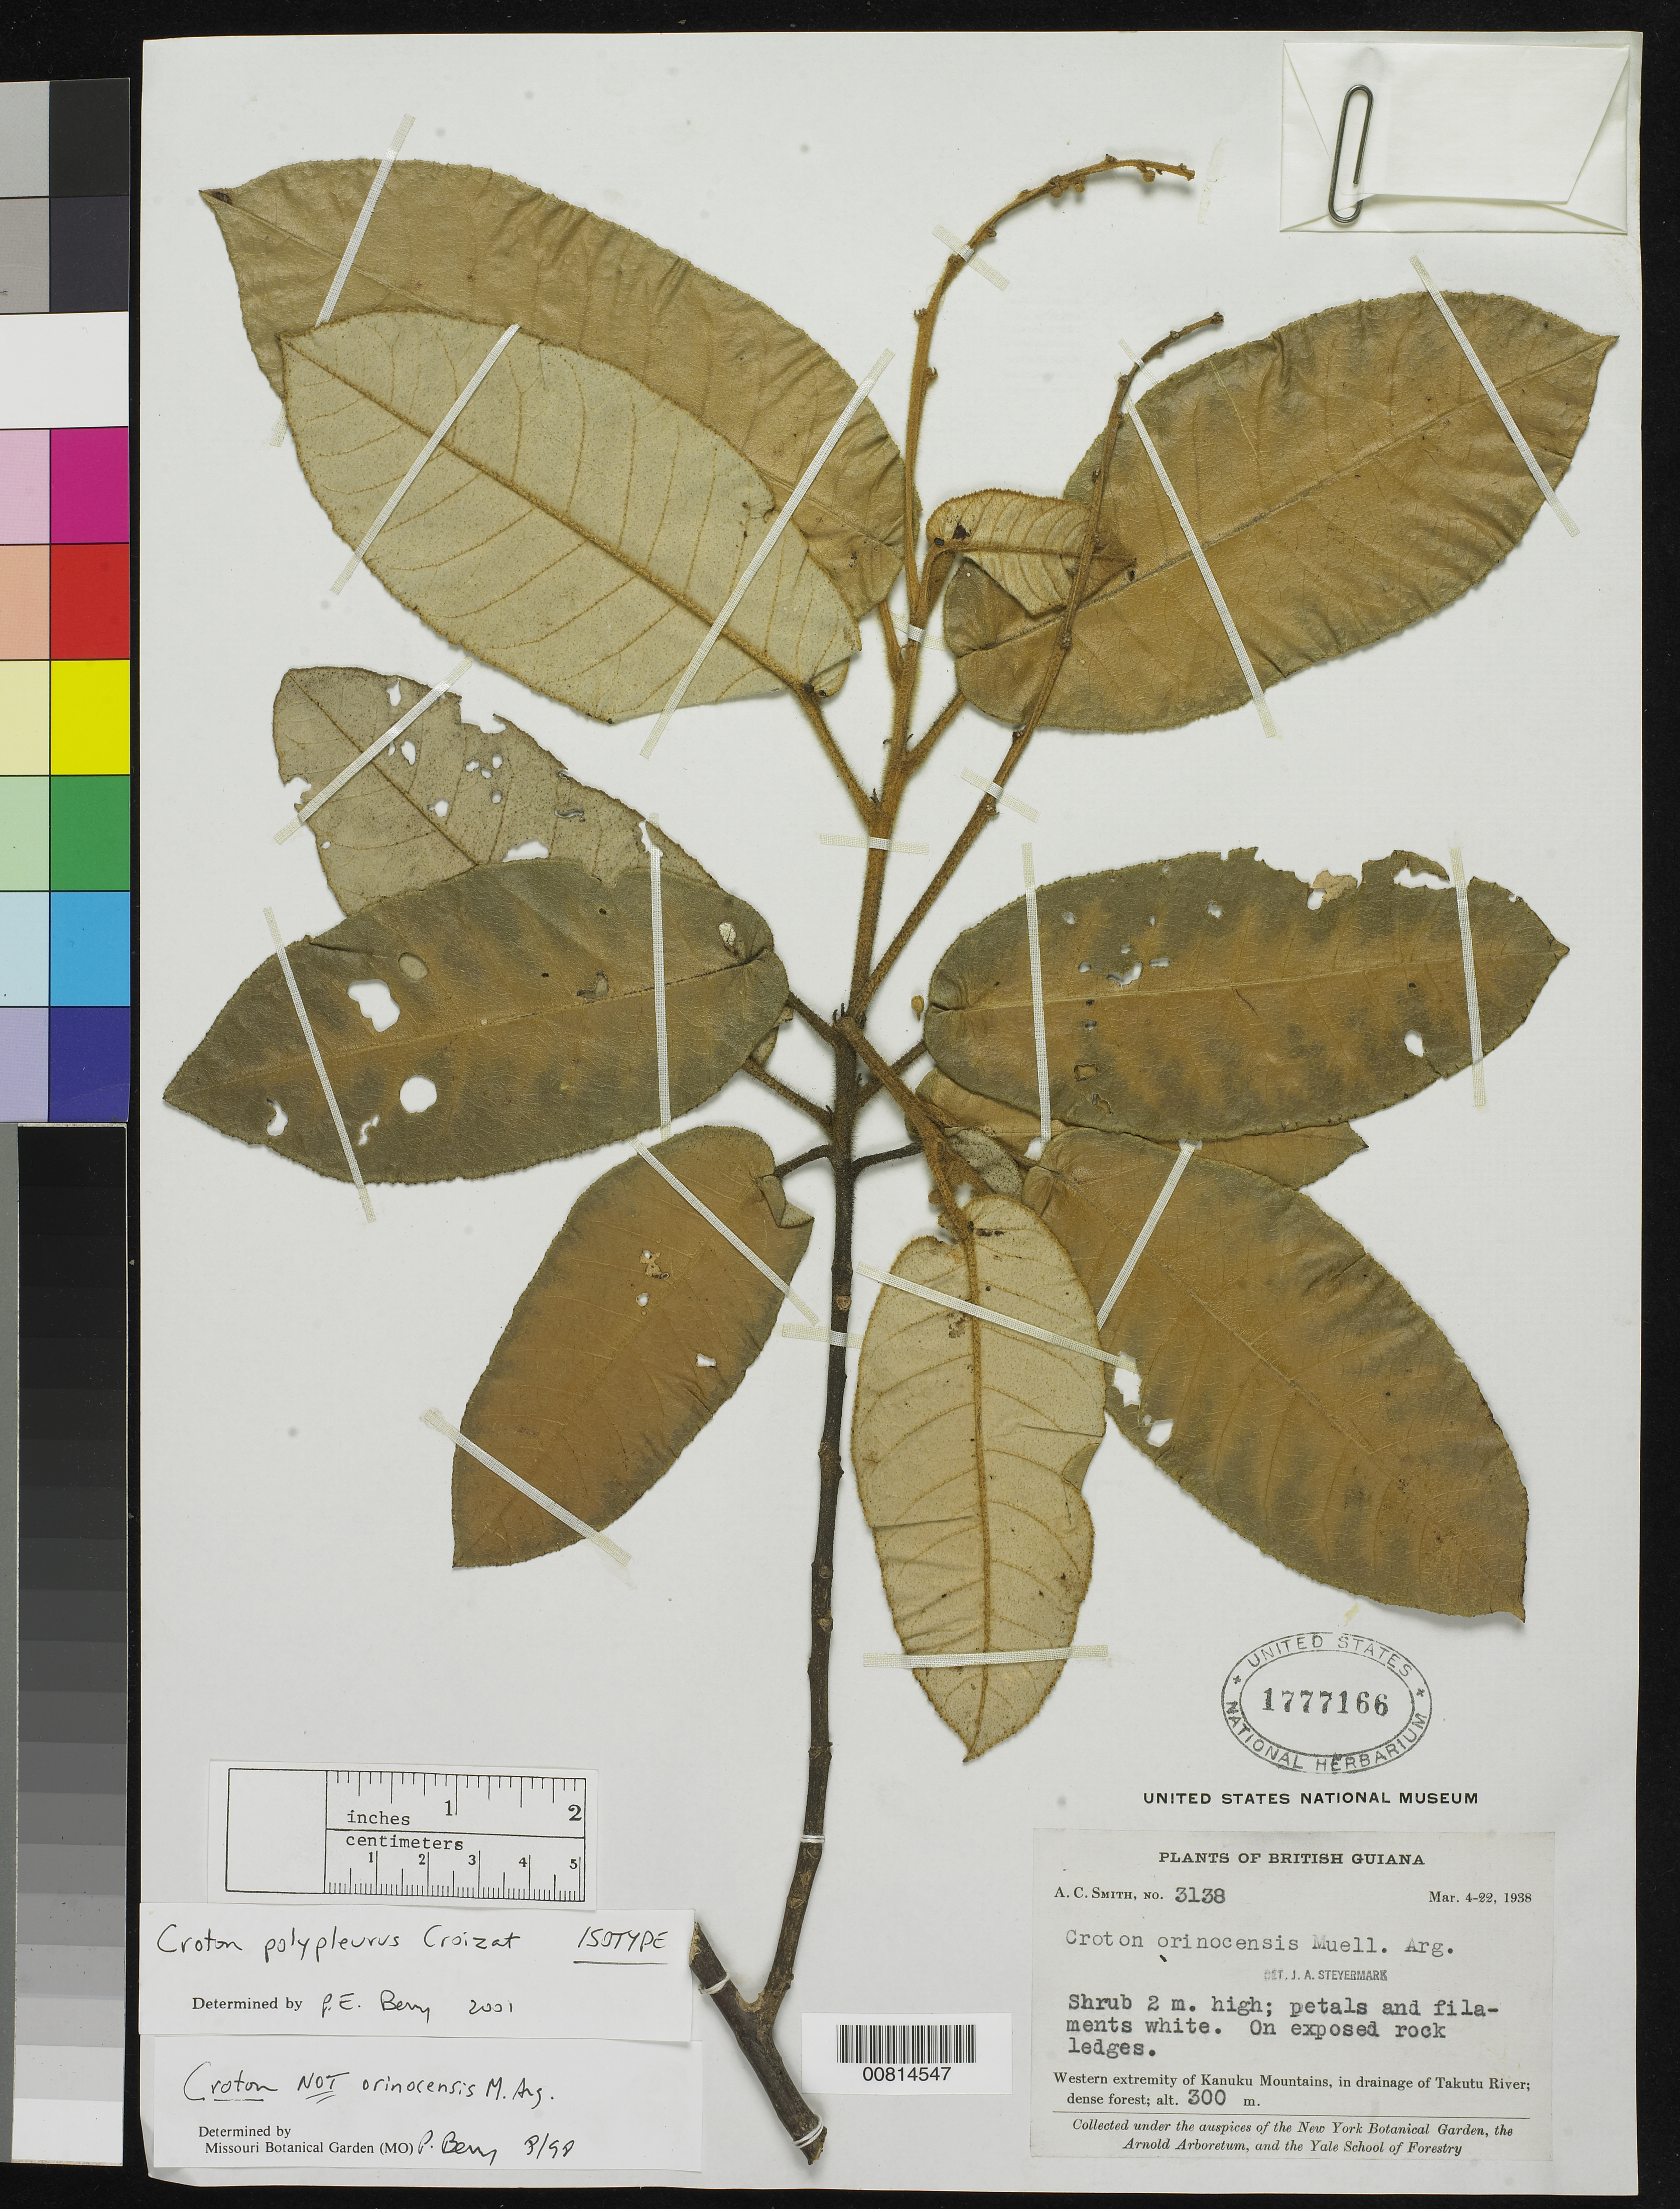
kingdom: Plantae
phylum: Tracheophyta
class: Magnoliopsida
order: Malpighiales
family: Euphorbiaceae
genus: Croton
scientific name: Croton polypleurus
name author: Croizat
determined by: Berry, P. E., (WIS), University of Wisconsin - Madison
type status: Isotype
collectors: A. C. Smith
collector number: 3138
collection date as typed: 04 Mar 1938 to 22 Mar 1938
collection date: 1938-03-04/1938-03-22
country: Guyana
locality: British Guiana, western extremity of Kanuku Mountains, in drainage of Takutu River.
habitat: Dense forest.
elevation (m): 300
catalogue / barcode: US 1777166